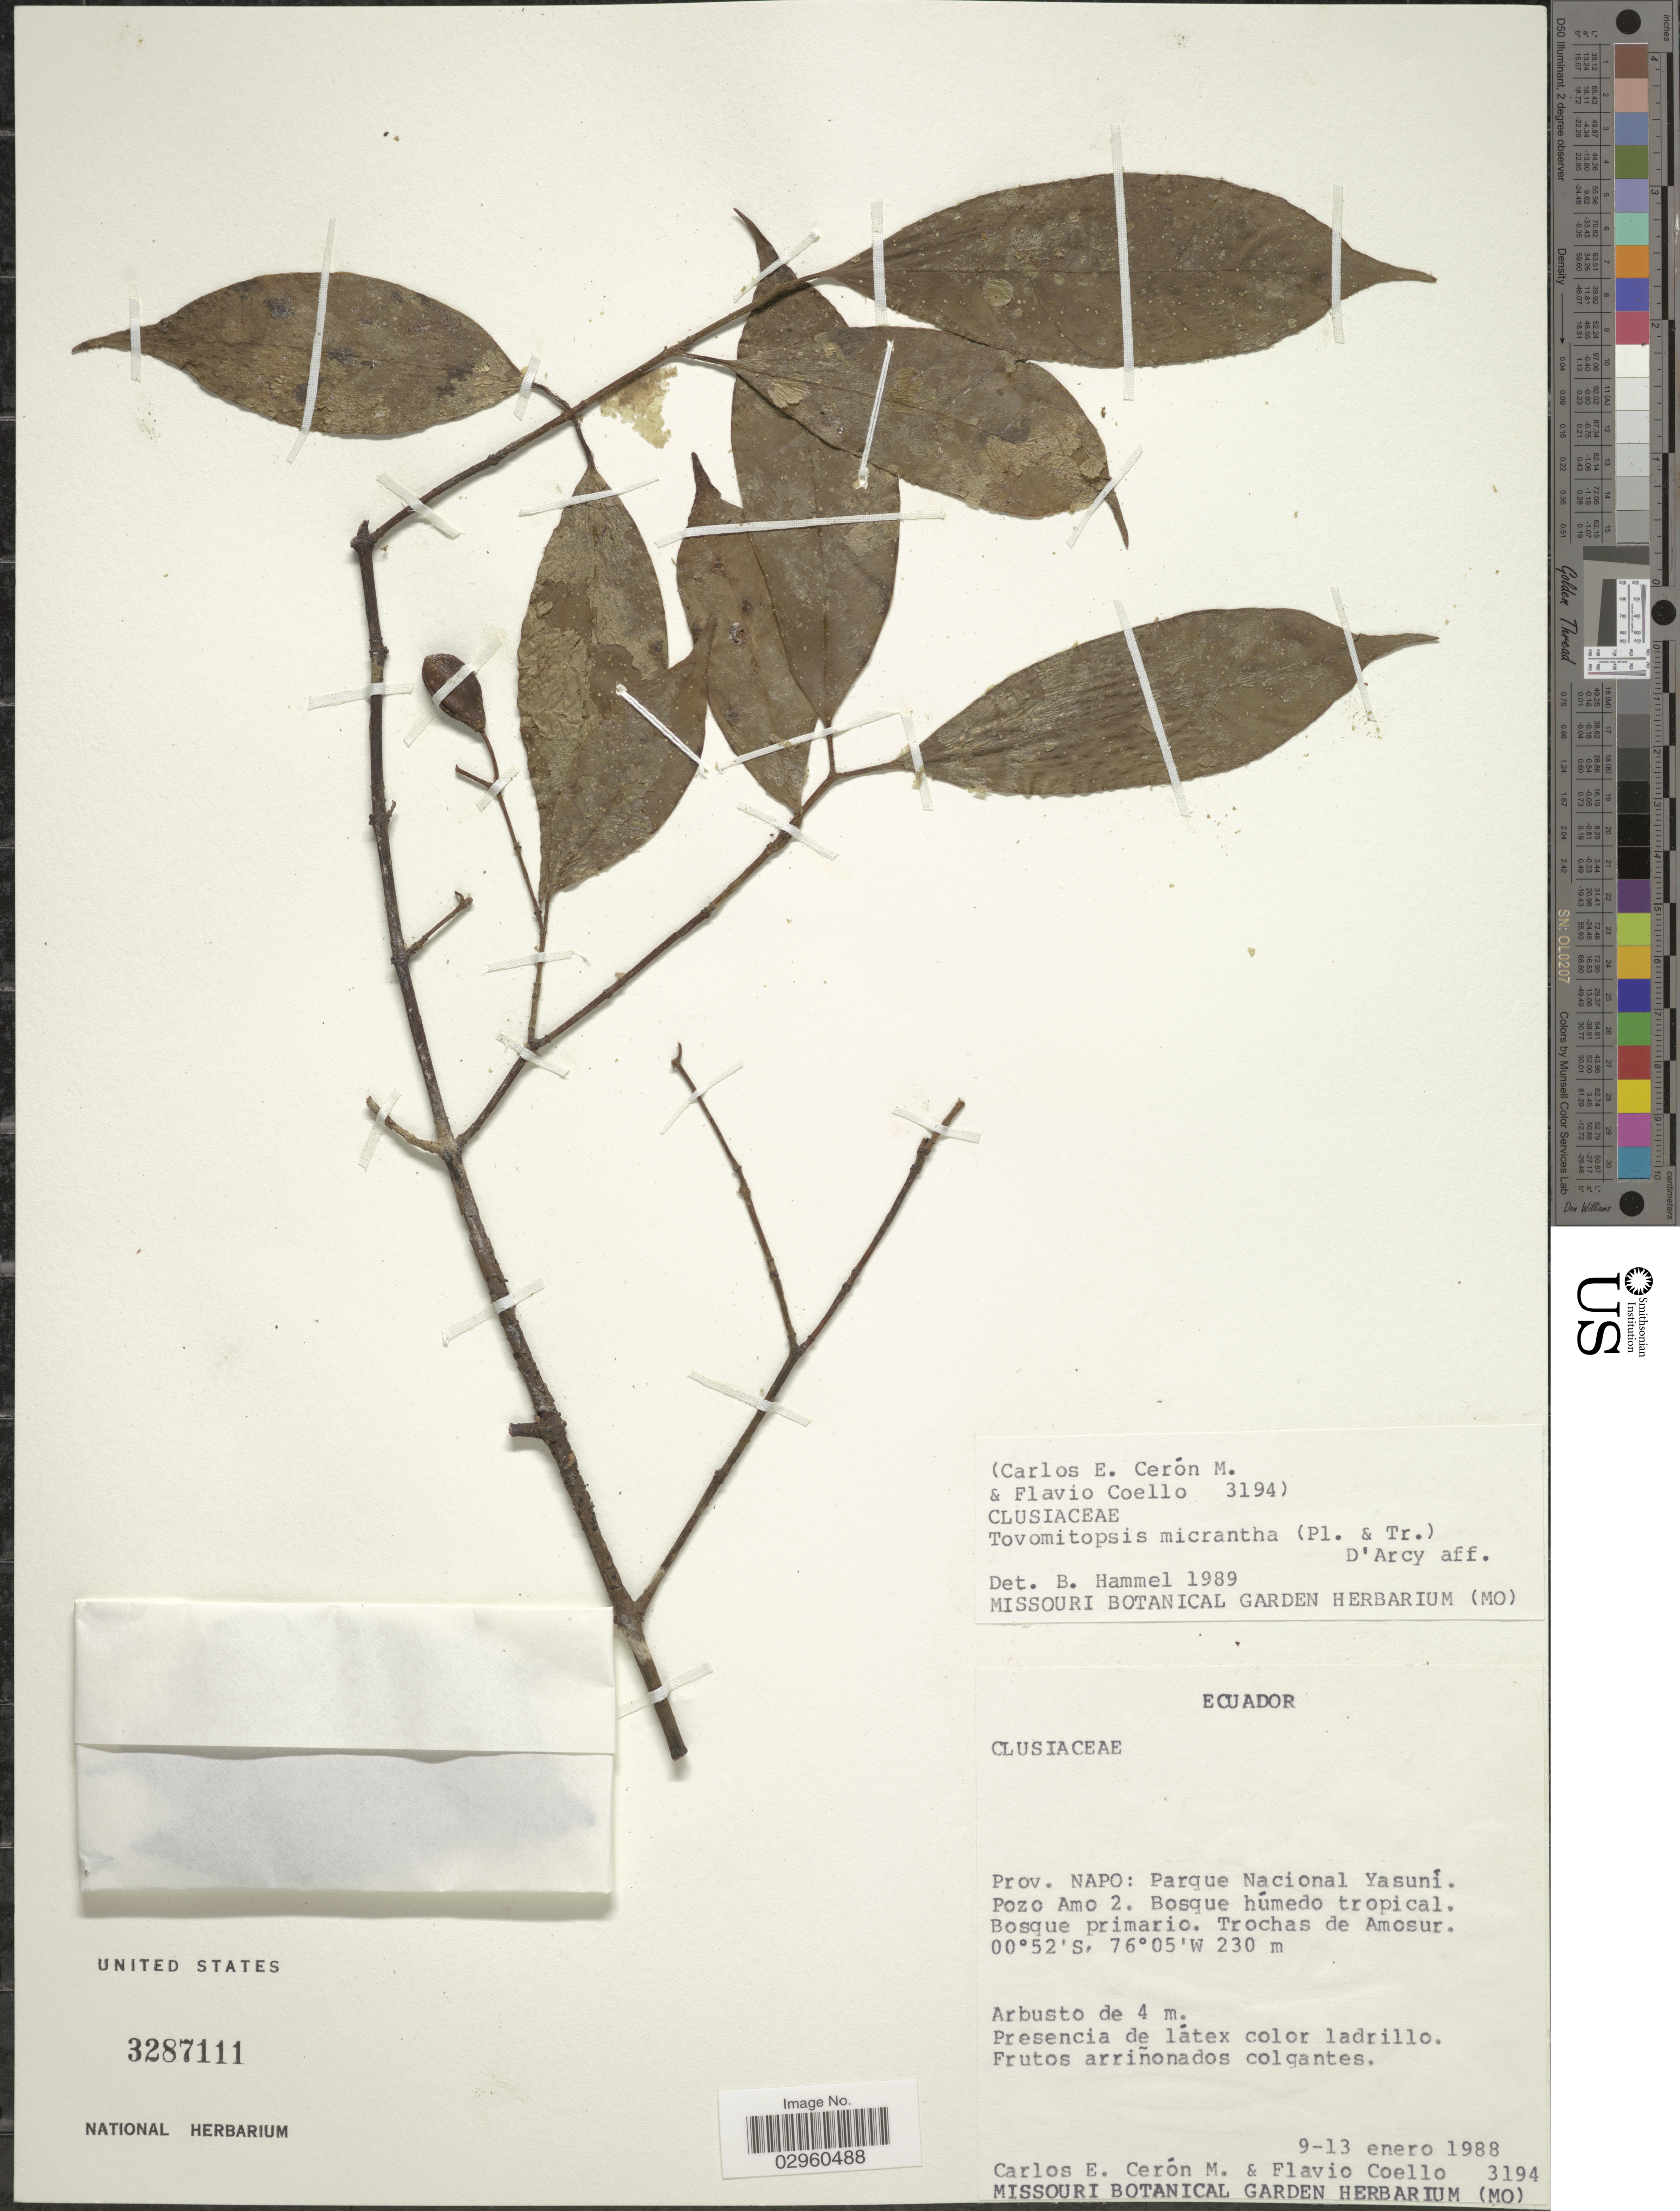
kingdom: Plantae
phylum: Tracheophyta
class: Magnoliopsida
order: Malpighiales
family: Clusiaceae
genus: Tovomitopsis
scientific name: Tovomitopsis membranacea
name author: (Planch. & Triana) D'Arcy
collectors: C. E. Cerón M. & F. Coello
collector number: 3194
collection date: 1988-01-09/1988-01-13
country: Ecuador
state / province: Napo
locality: Prov. Napo: Parque Nacional Yasuní. Pozo Amo 2.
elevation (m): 230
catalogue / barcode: US 3287111